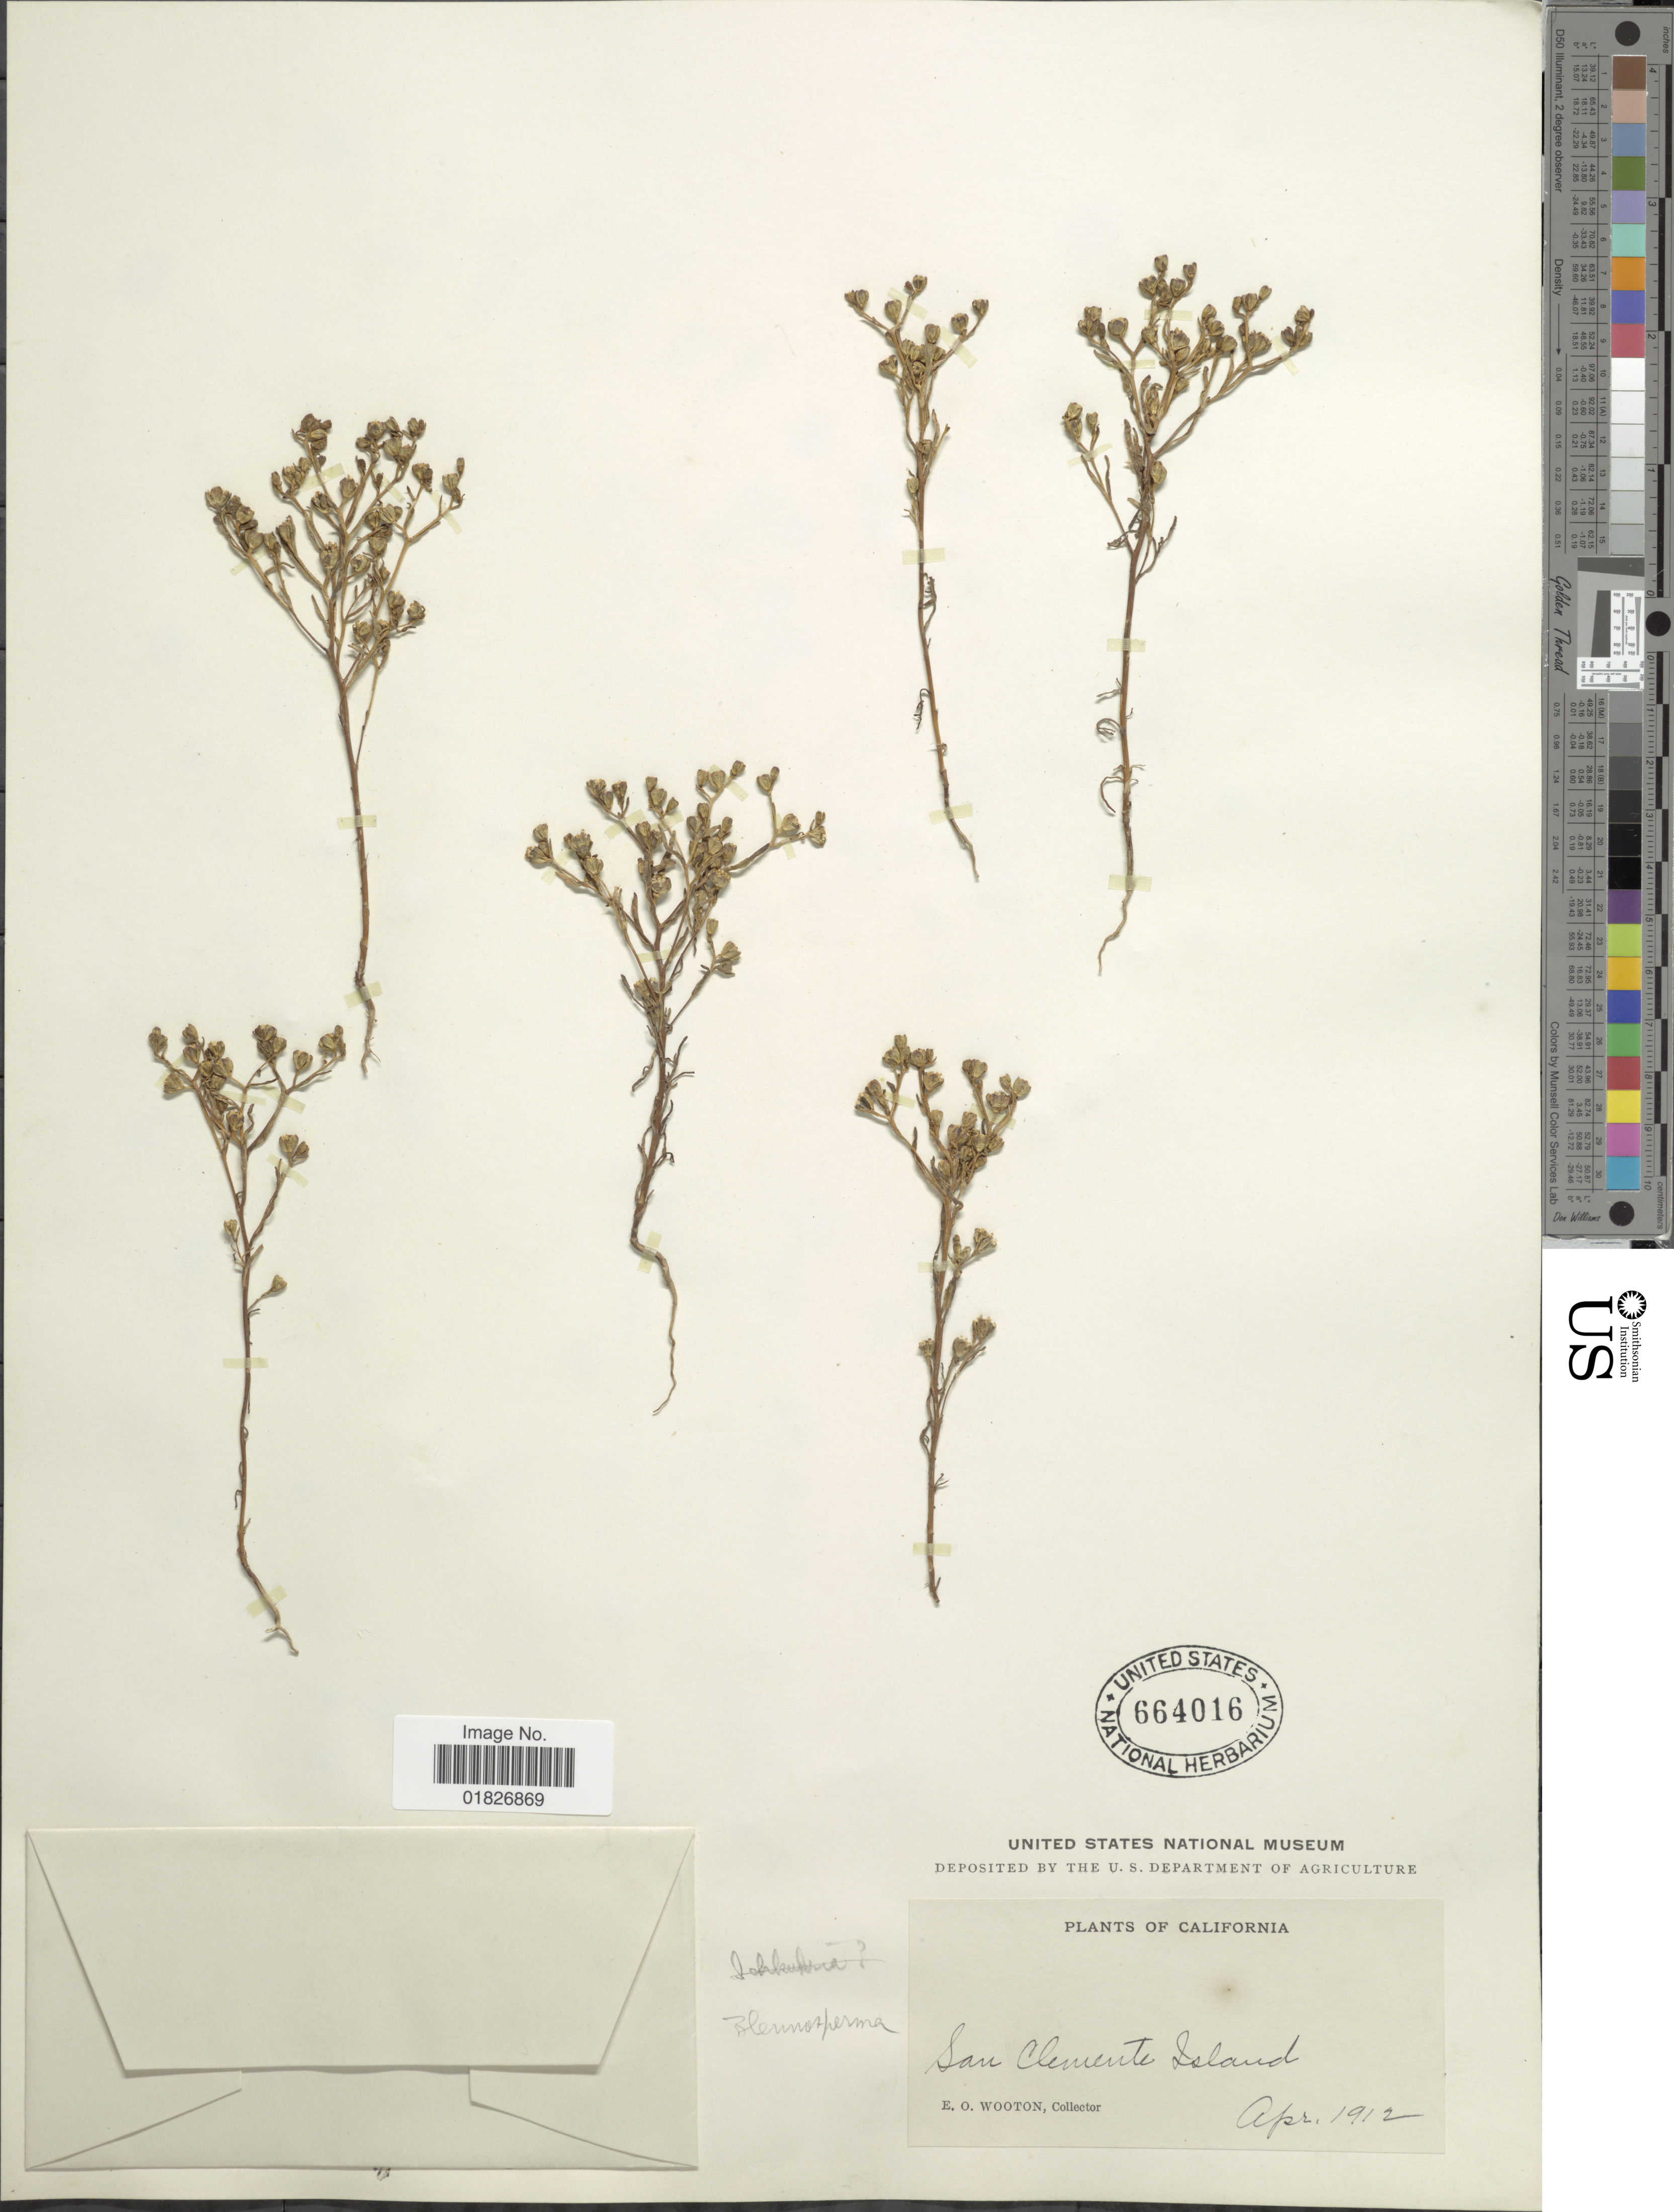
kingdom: Plantae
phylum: Tracheophyta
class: Magnoliopsida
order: Asterales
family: Asteraceae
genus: Blennosperma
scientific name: Blennosperma nanum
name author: (Hook.) S.F. Blake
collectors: E. O. Wooton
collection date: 1912-04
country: United States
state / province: California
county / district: Los Angeles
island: San Clemente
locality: San Clemente Island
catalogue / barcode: US 664016